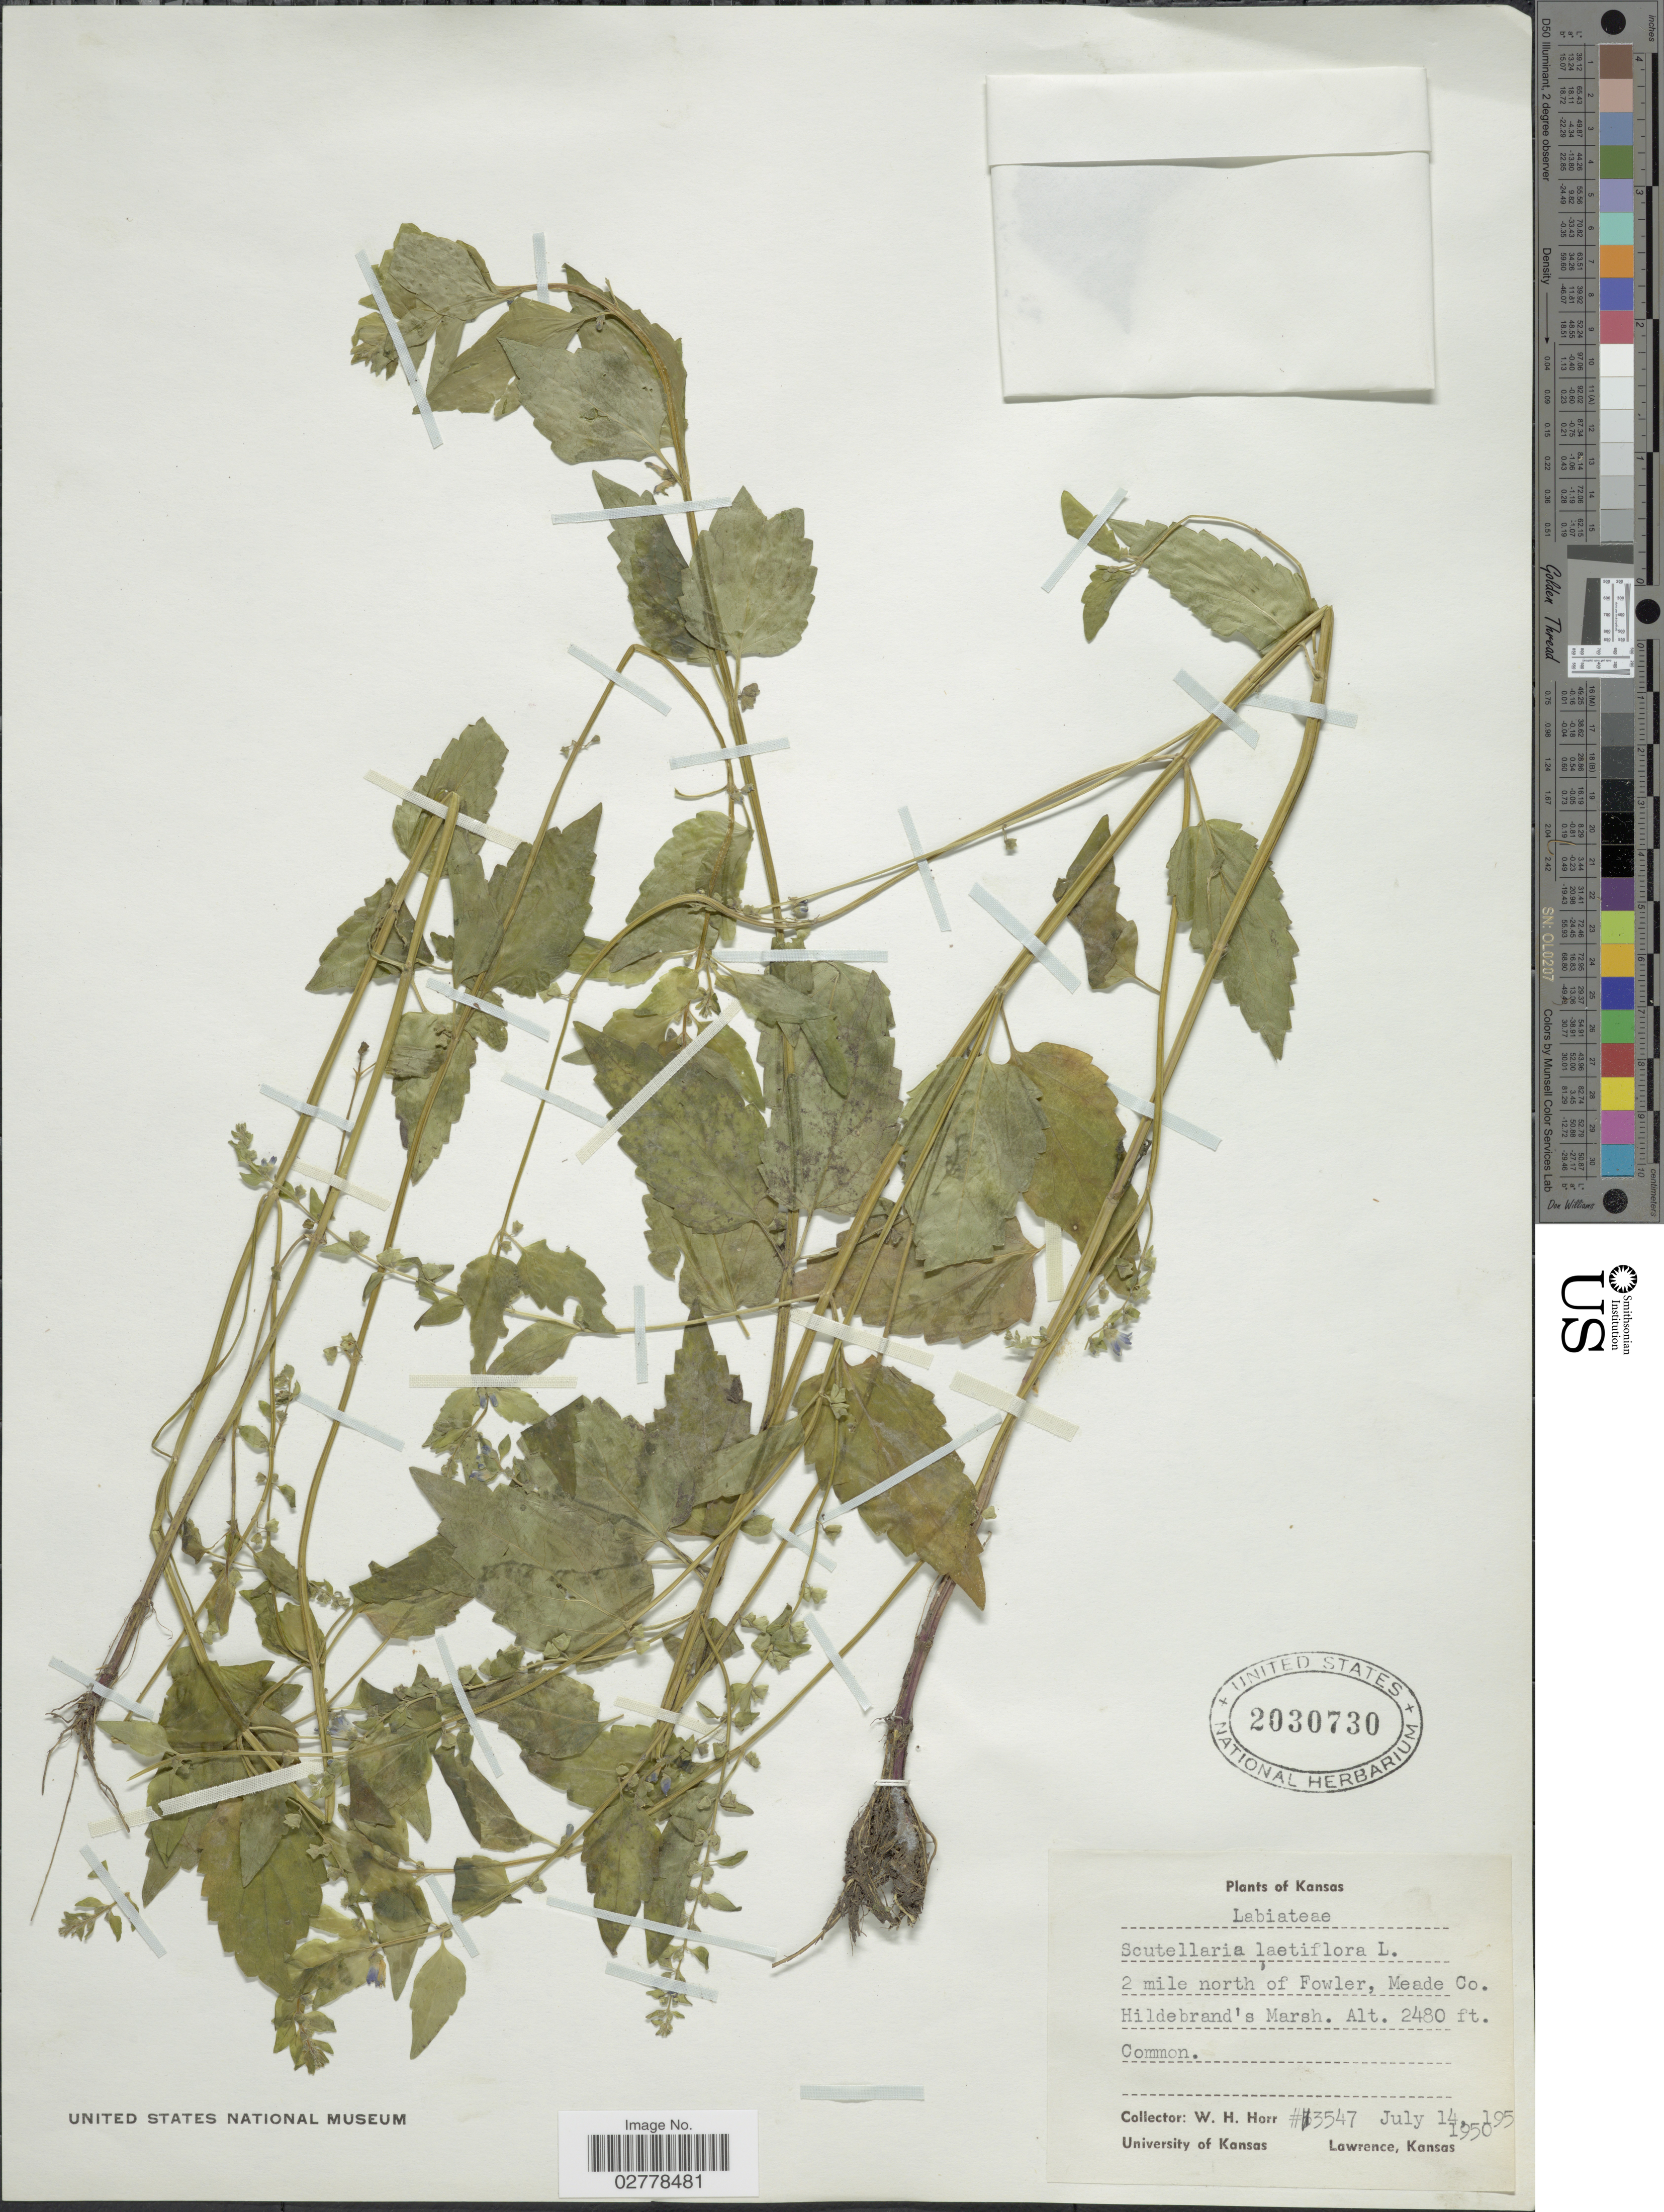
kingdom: Plantae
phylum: Tracheophyta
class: Magnoliopsida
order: Lamiales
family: Lamiaceae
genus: Scutellaria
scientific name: Scutellaria lateriflora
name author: L.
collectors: W. H. Horr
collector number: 3547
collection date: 1950-07-14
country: United States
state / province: Kansas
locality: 2 mile north of Fowler, Meade Co. Hildebrand's Marsh.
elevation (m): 756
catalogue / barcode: US 2030730